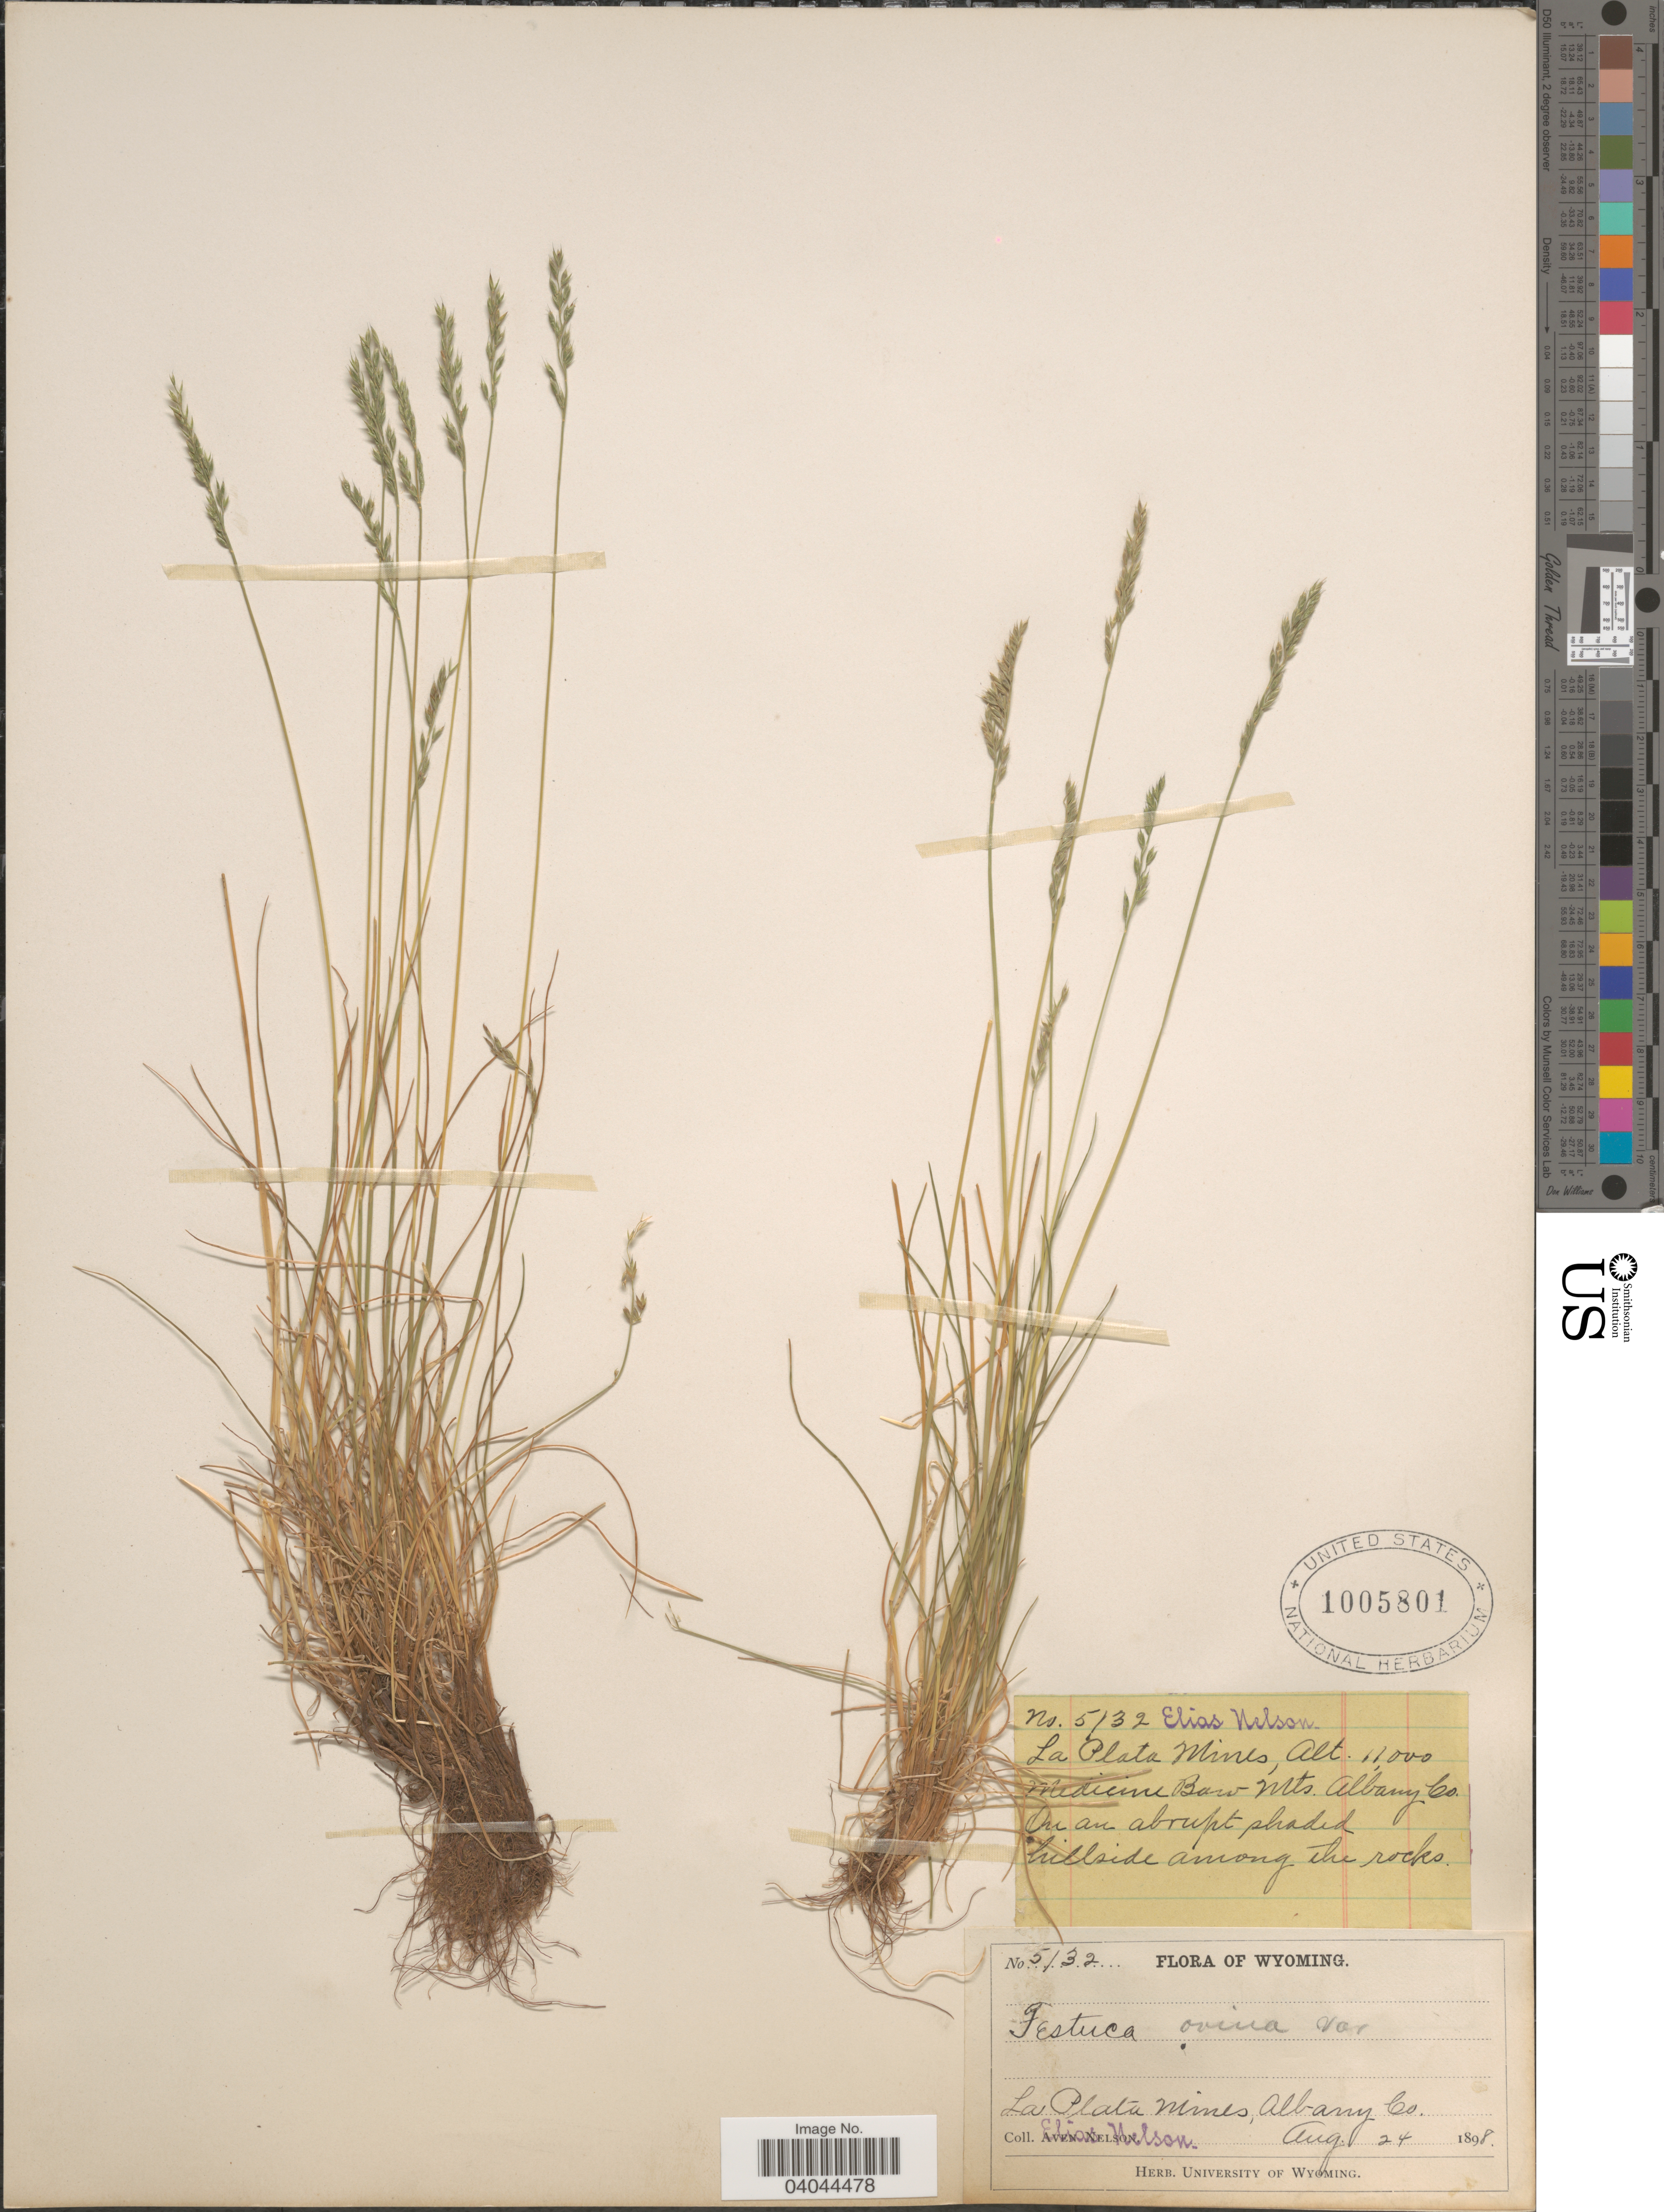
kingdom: Plantae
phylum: Tracheophyta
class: Liliopsida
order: Poales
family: Poaceae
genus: Festuca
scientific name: Festuca ovina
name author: L.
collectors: E. Nelson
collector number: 5132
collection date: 1898-08-24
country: United States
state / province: Wyoming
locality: La Plata Mines, Albany Co. Medicine Bow Mts.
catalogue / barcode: US 1005801